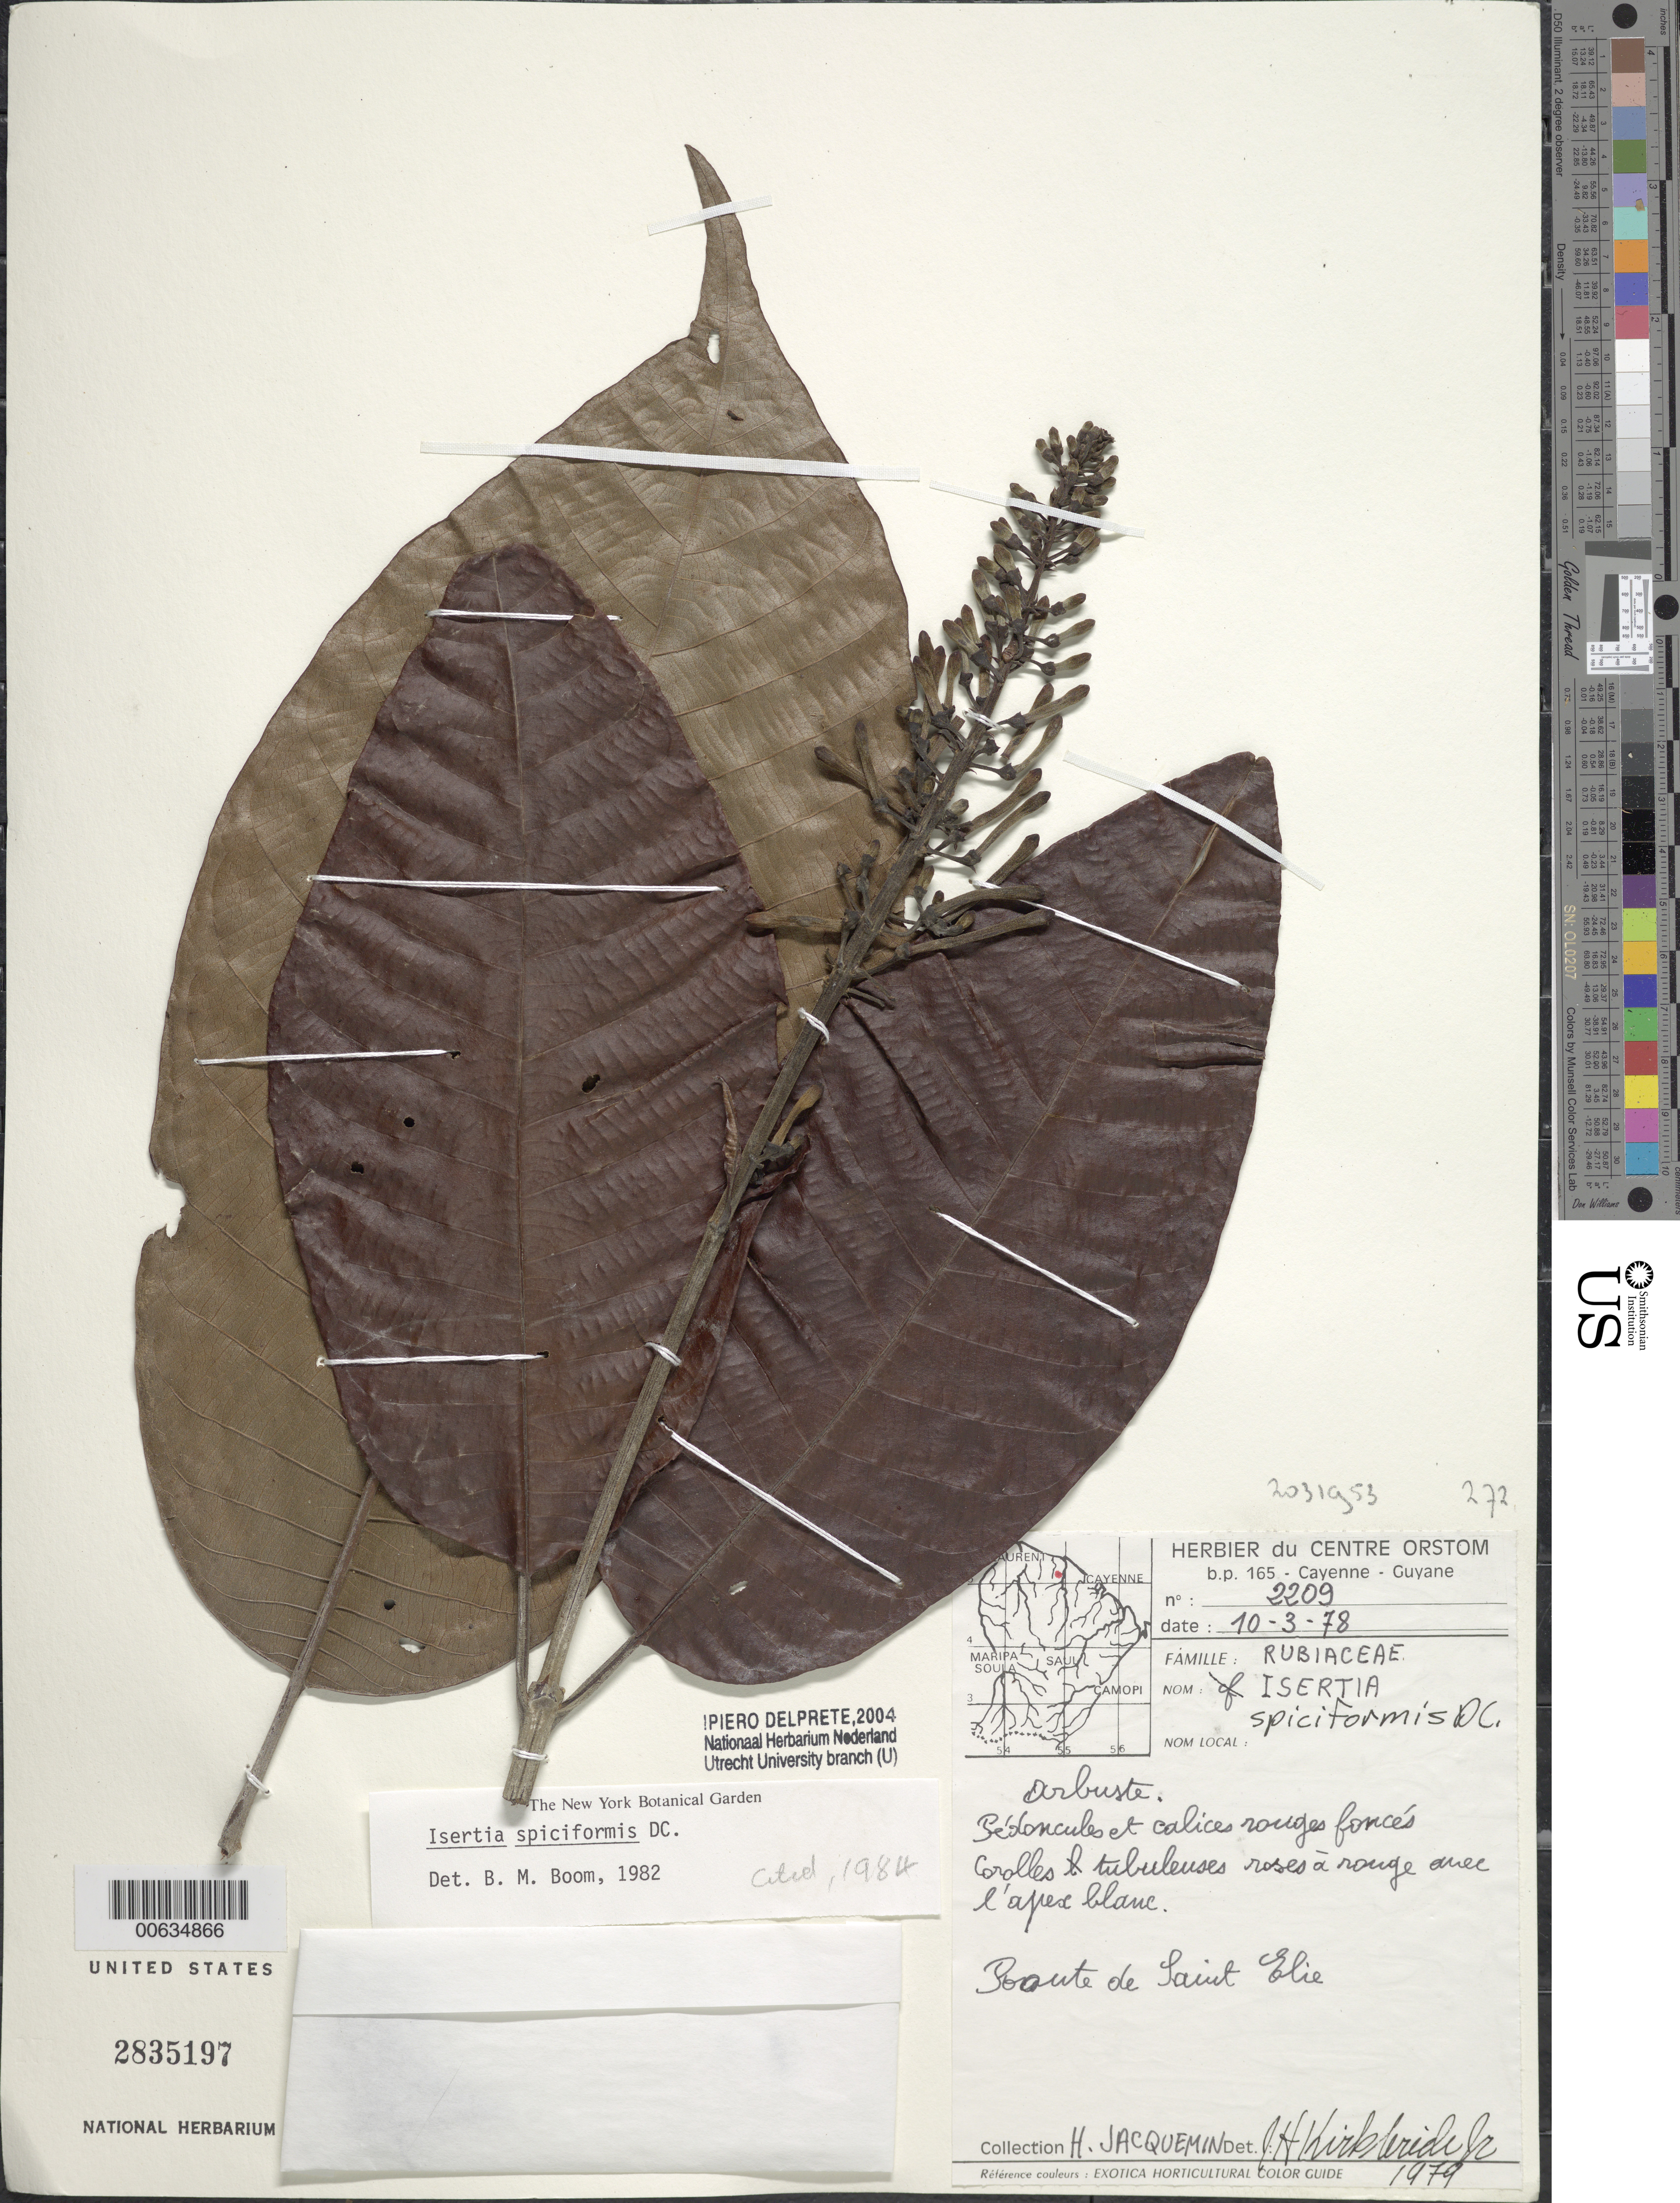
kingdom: Plantae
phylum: Tracheophyta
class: Magnoliopsida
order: Gentianales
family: Rubiaceae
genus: Isertia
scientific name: Isertia spiciformis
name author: DC.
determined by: Boom, B. M.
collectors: H. Jacquemin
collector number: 2209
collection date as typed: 10-Mar-78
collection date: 1978-03-10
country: French Guiana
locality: Route de St. Élie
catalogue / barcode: US 2835197